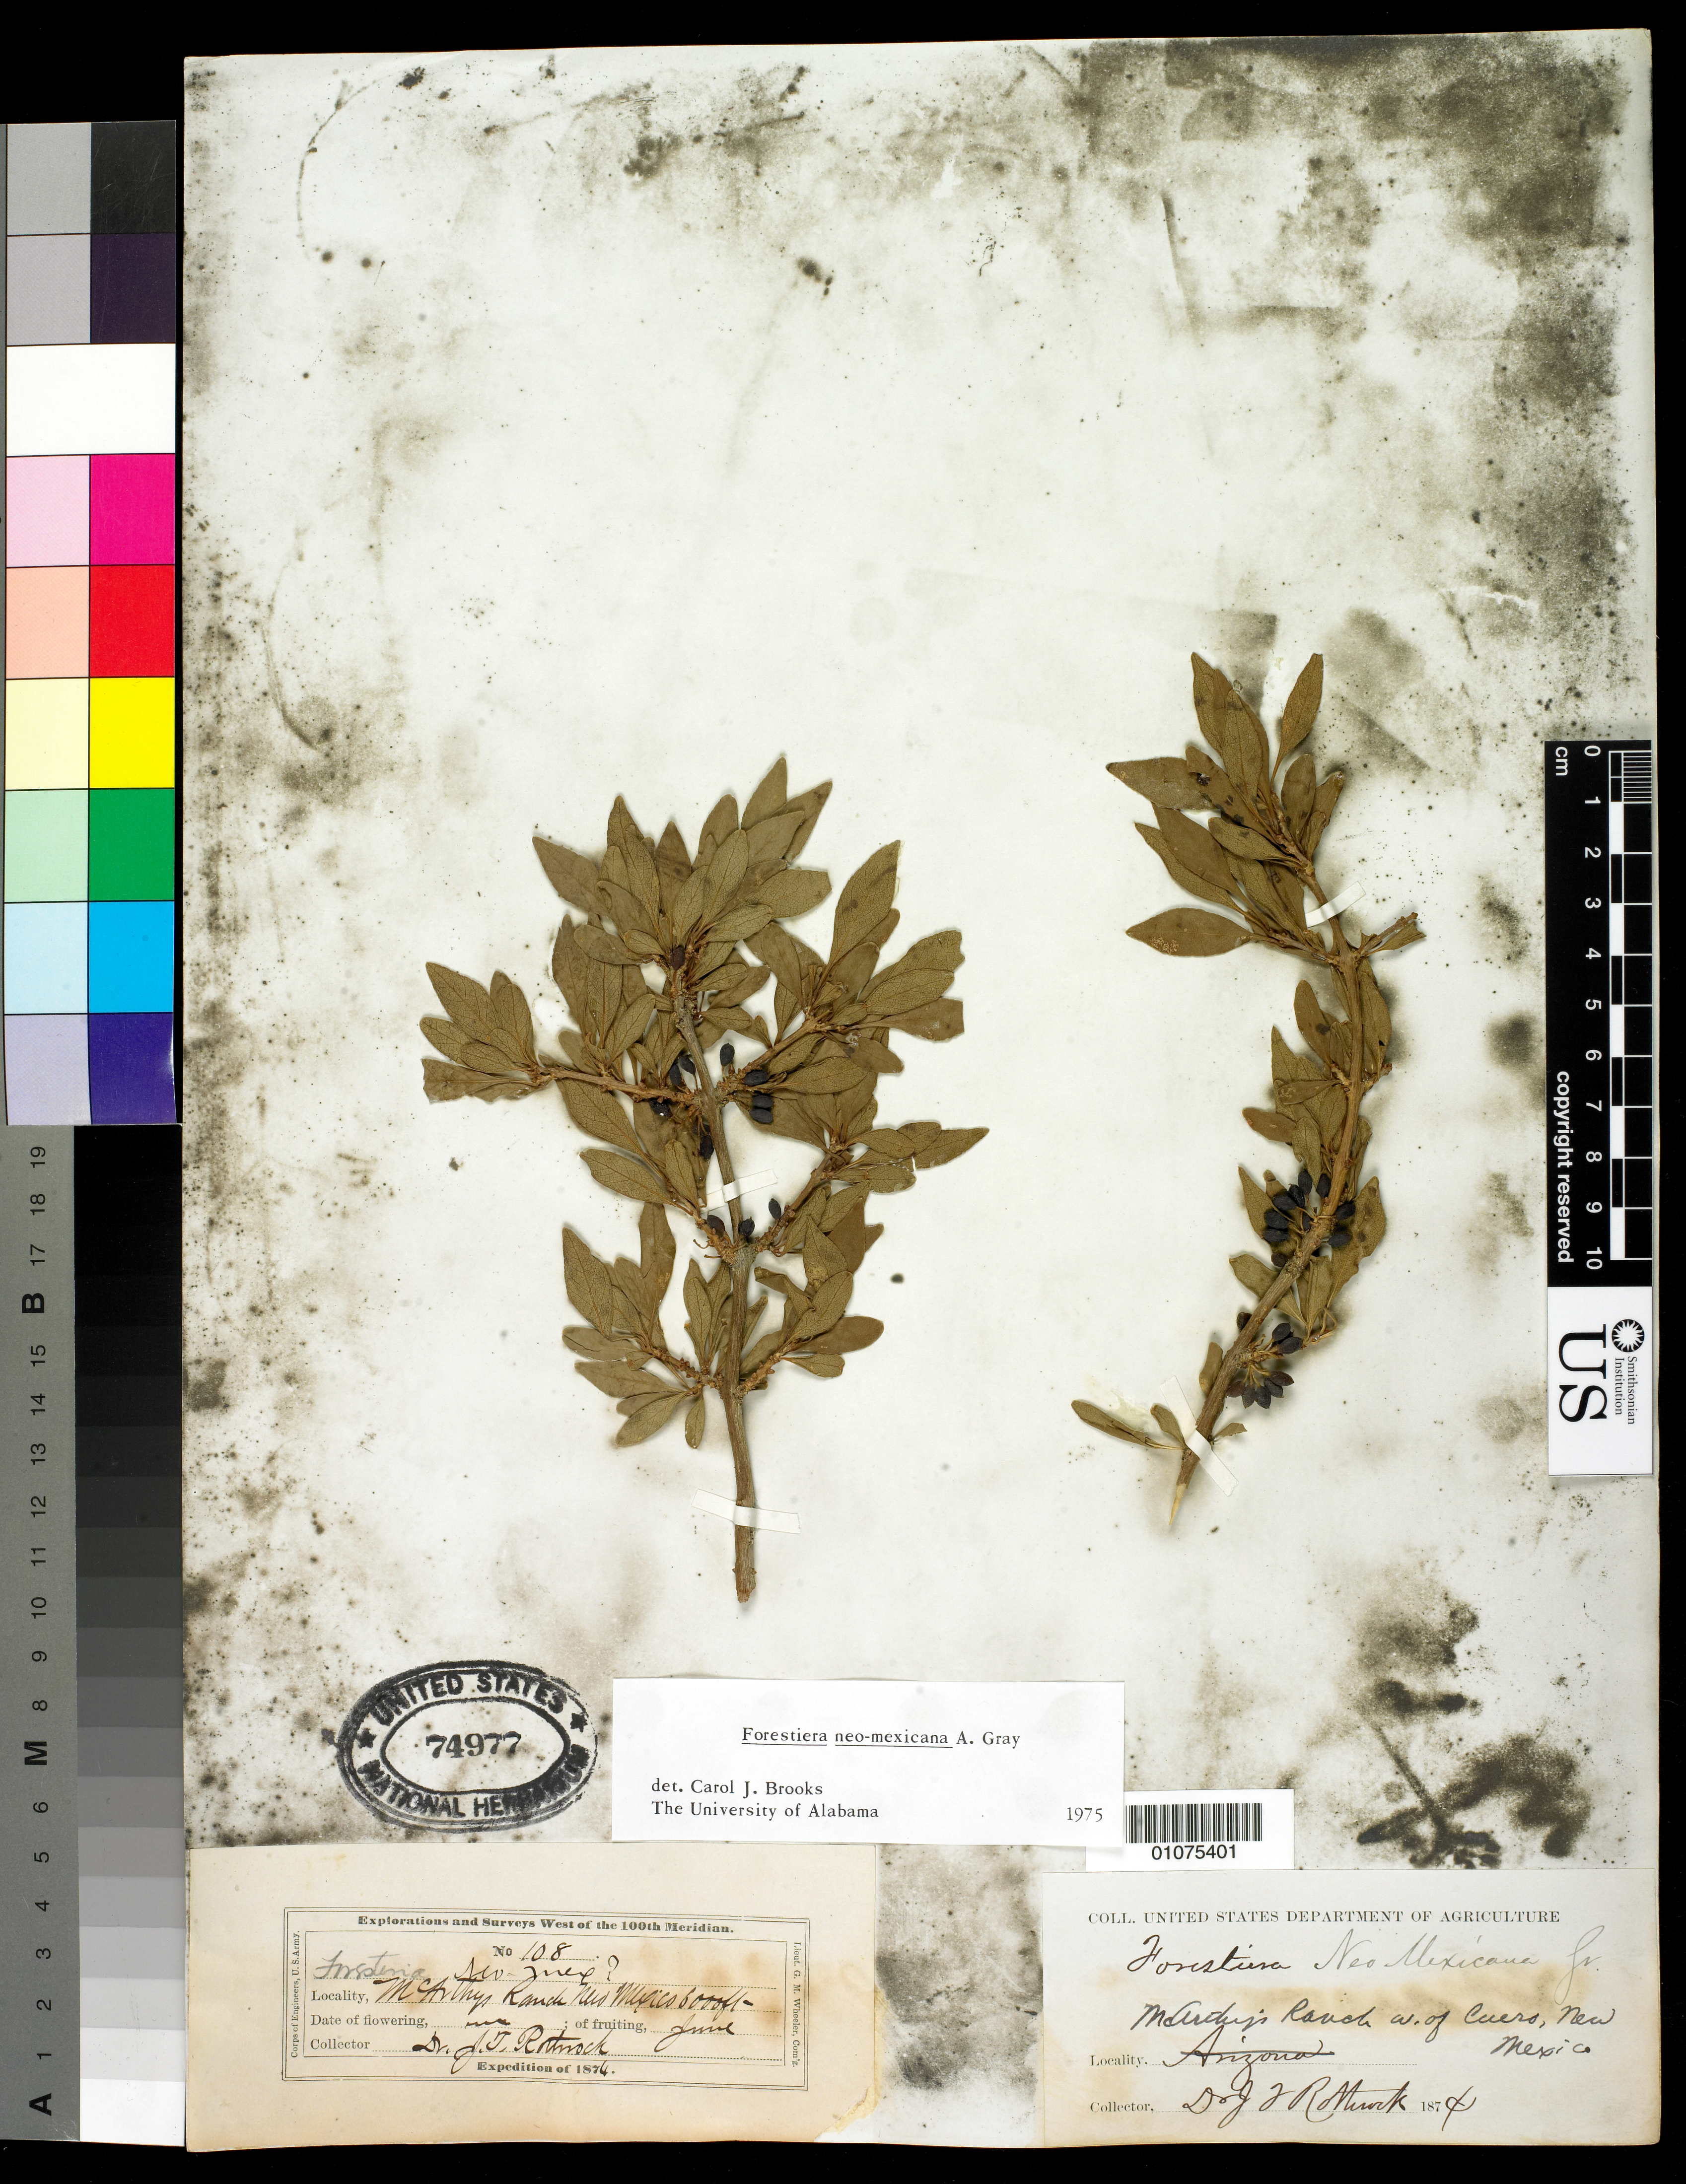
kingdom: Plantae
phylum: Tracheophyta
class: Magnoliopsida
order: Lamiales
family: Oleaceae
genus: Forestiera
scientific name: Forestiera neomexicana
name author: A. Gray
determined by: Brooks, --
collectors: J. T. Rothrock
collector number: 108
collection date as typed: Jun 1874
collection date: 1874-06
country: United States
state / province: New Mexico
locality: McArthyr ranch, w of Cuero [Cuervo]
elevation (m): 1829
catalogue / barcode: US 74977